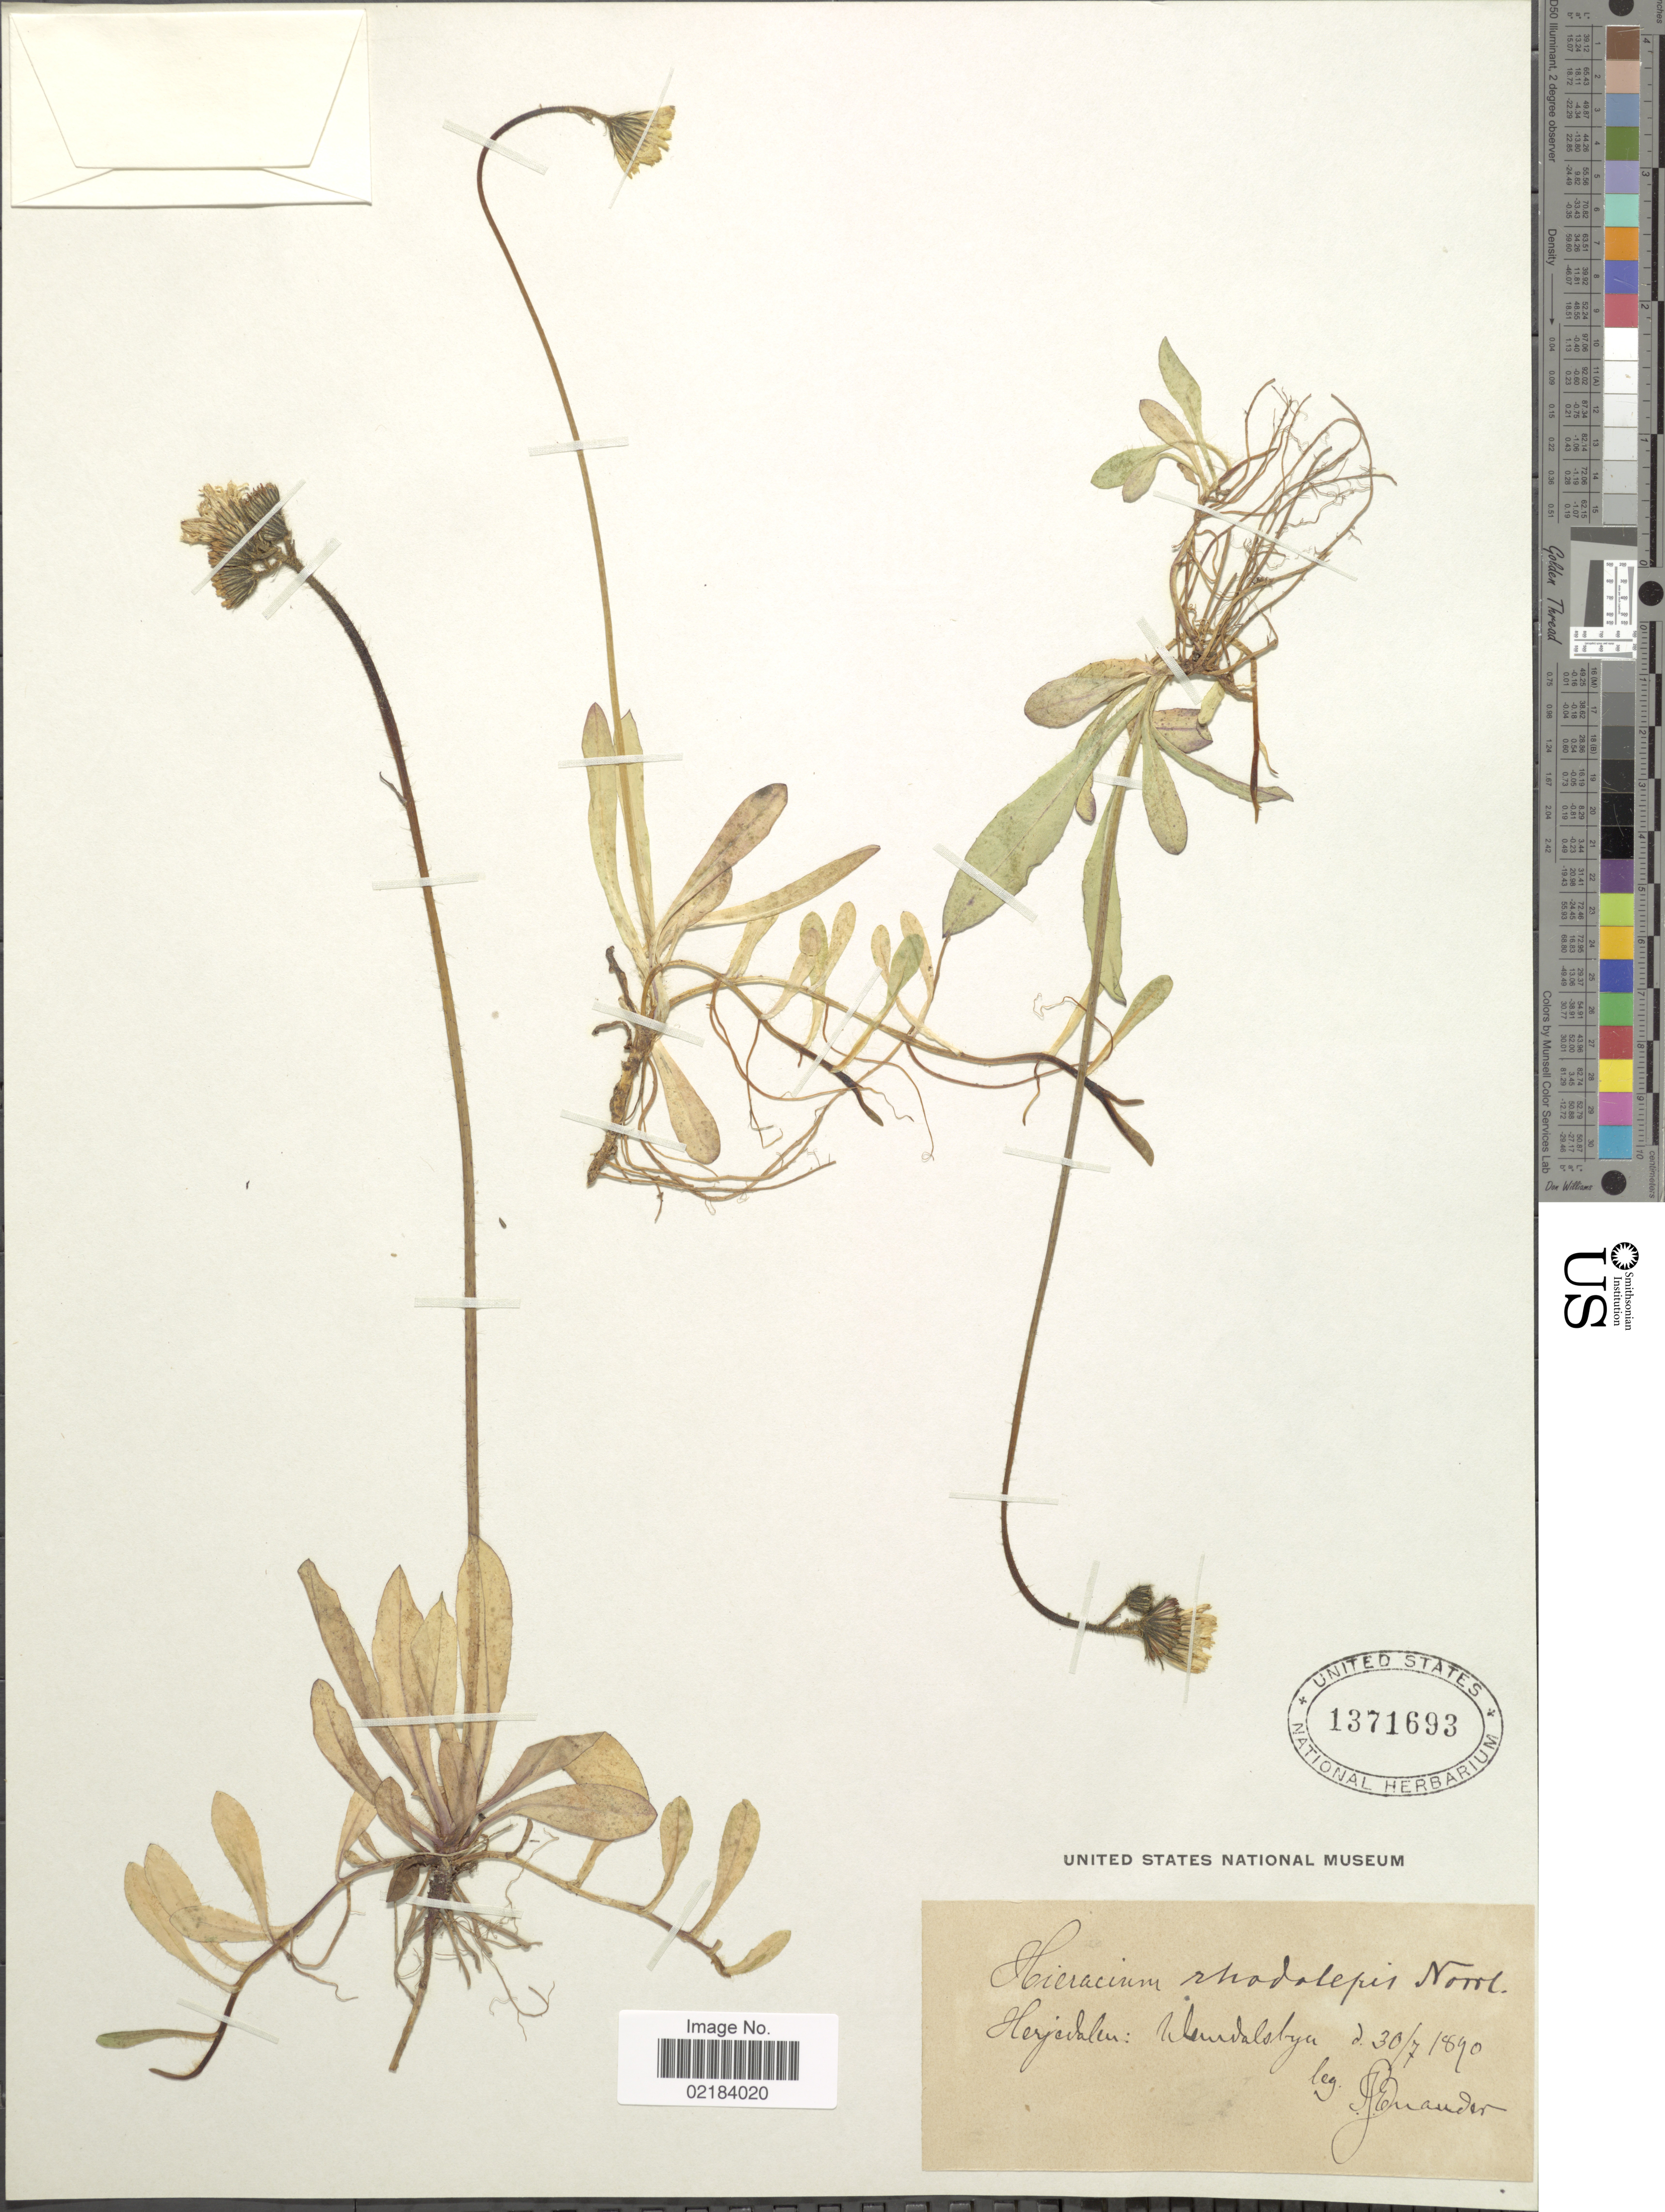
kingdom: Plantae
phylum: Tracheophyta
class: Magnoliopsida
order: Asterales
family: Asteraceae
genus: Hieracium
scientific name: Hieracium rhodolepis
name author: Norrlin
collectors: H. Lenander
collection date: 1890-07-30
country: Sweden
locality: Herjedalen: Wendalsbyn [interpreted]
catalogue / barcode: US 1371693